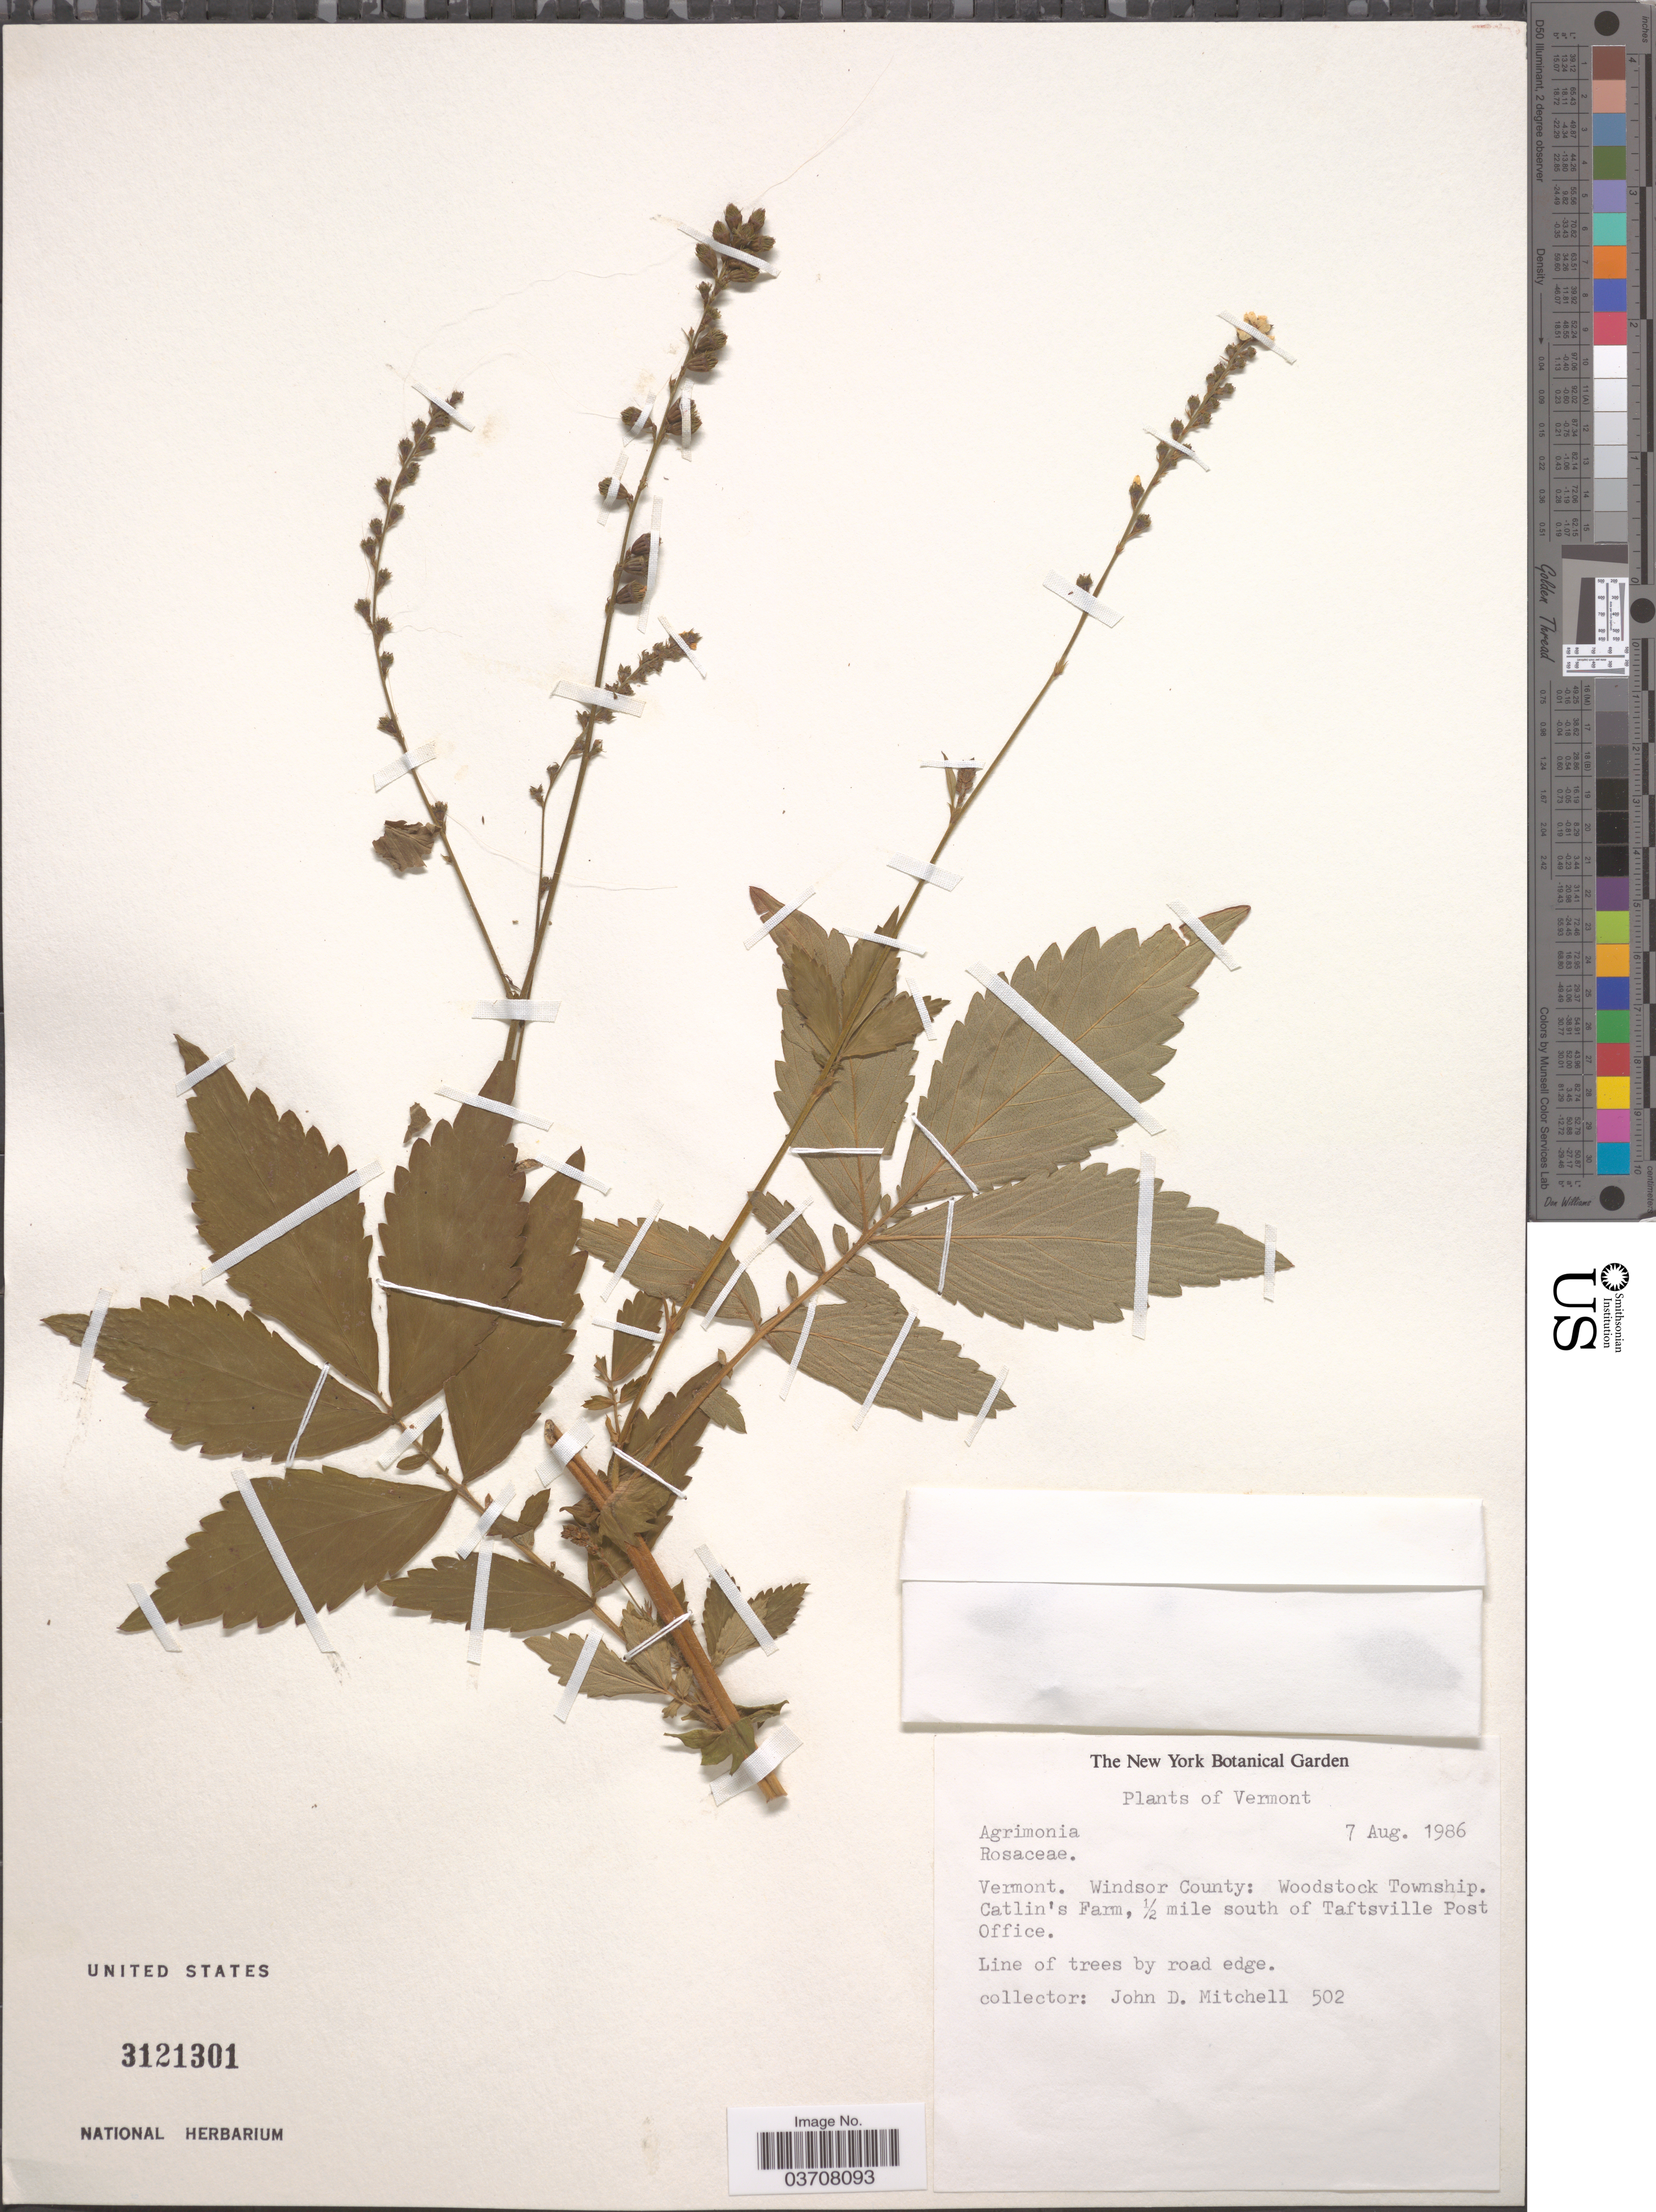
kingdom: Plantae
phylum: Tracheophyta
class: Magnoliopsida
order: Rosales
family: Rosaceae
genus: Agrimonia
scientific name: Agrimonia sp.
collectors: J. D. Mitchell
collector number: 502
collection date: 1986-08-07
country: United States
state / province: Vermont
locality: Windsor County: Woodstock Township. Catlin's Farm, ½ mile south of Taftsville Post Office.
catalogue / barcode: US 3121301